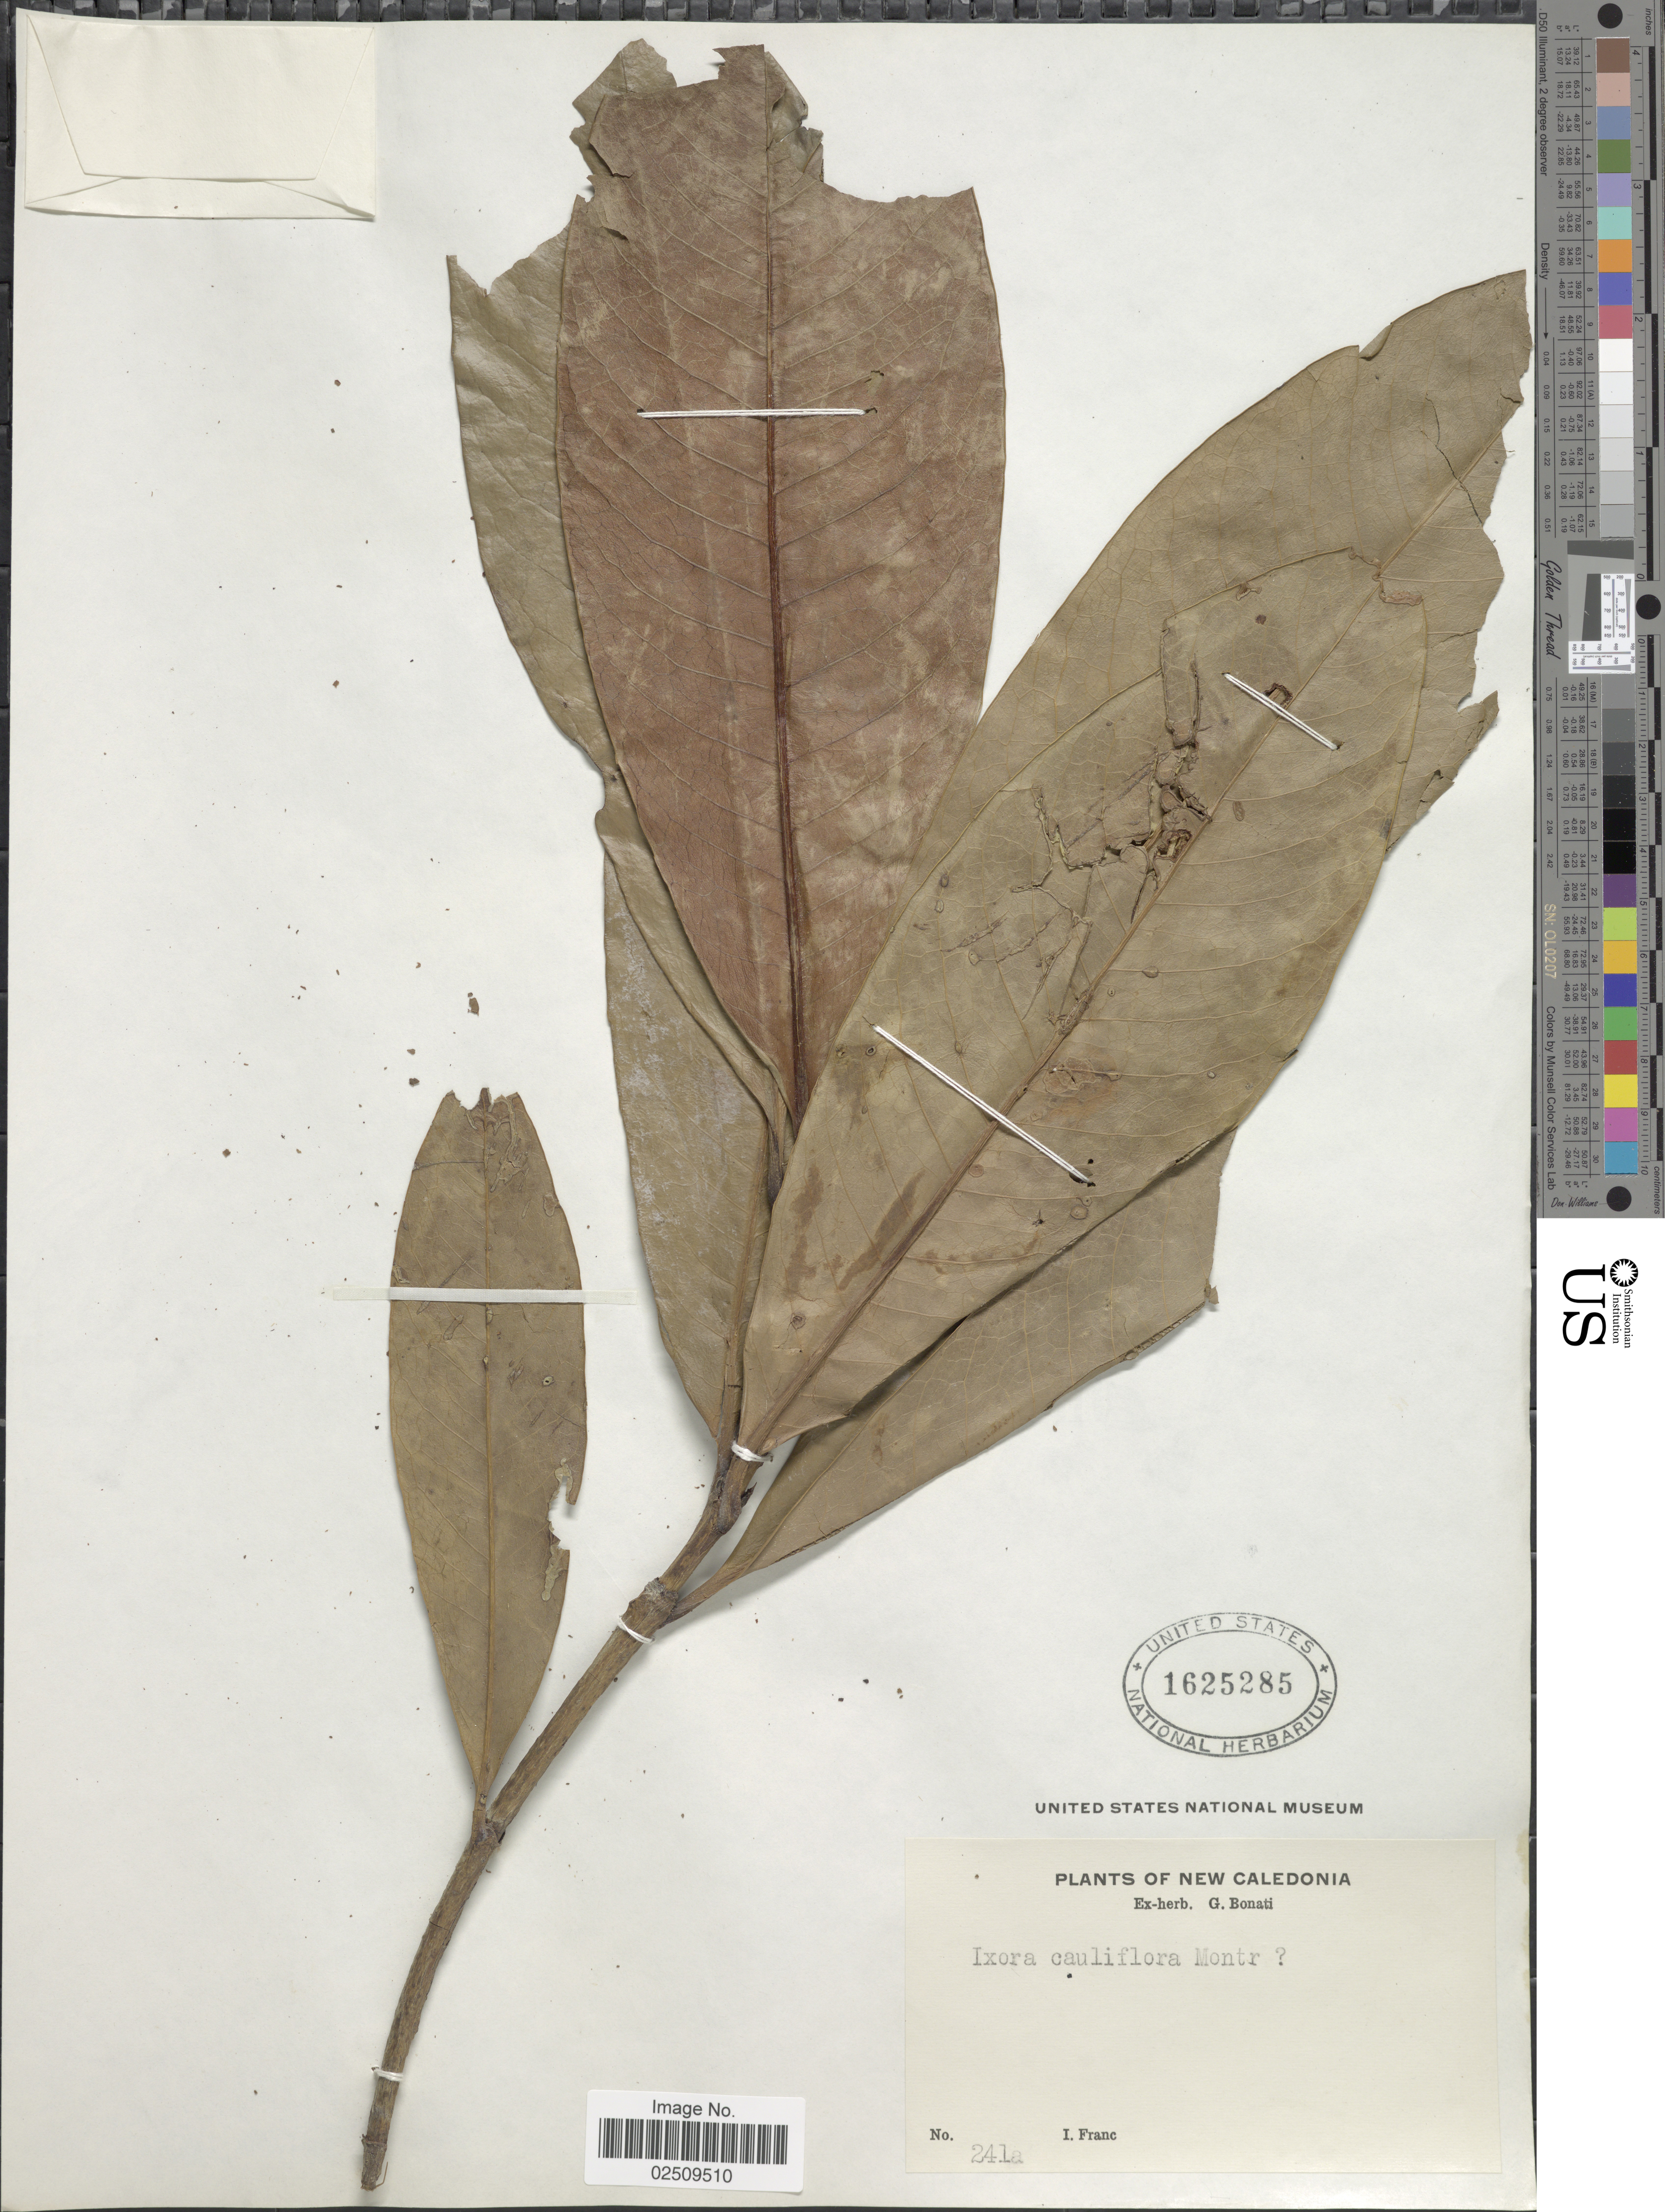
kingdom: Plantae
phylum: Tracheophyta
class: Magnoliopsida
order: Gentianales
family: Rubiaceae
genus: Ixora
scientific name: Ixora cauliflora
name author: Montrouz.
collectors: I. Franc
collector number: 241a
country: New Caledonia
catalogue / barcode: US 1625285